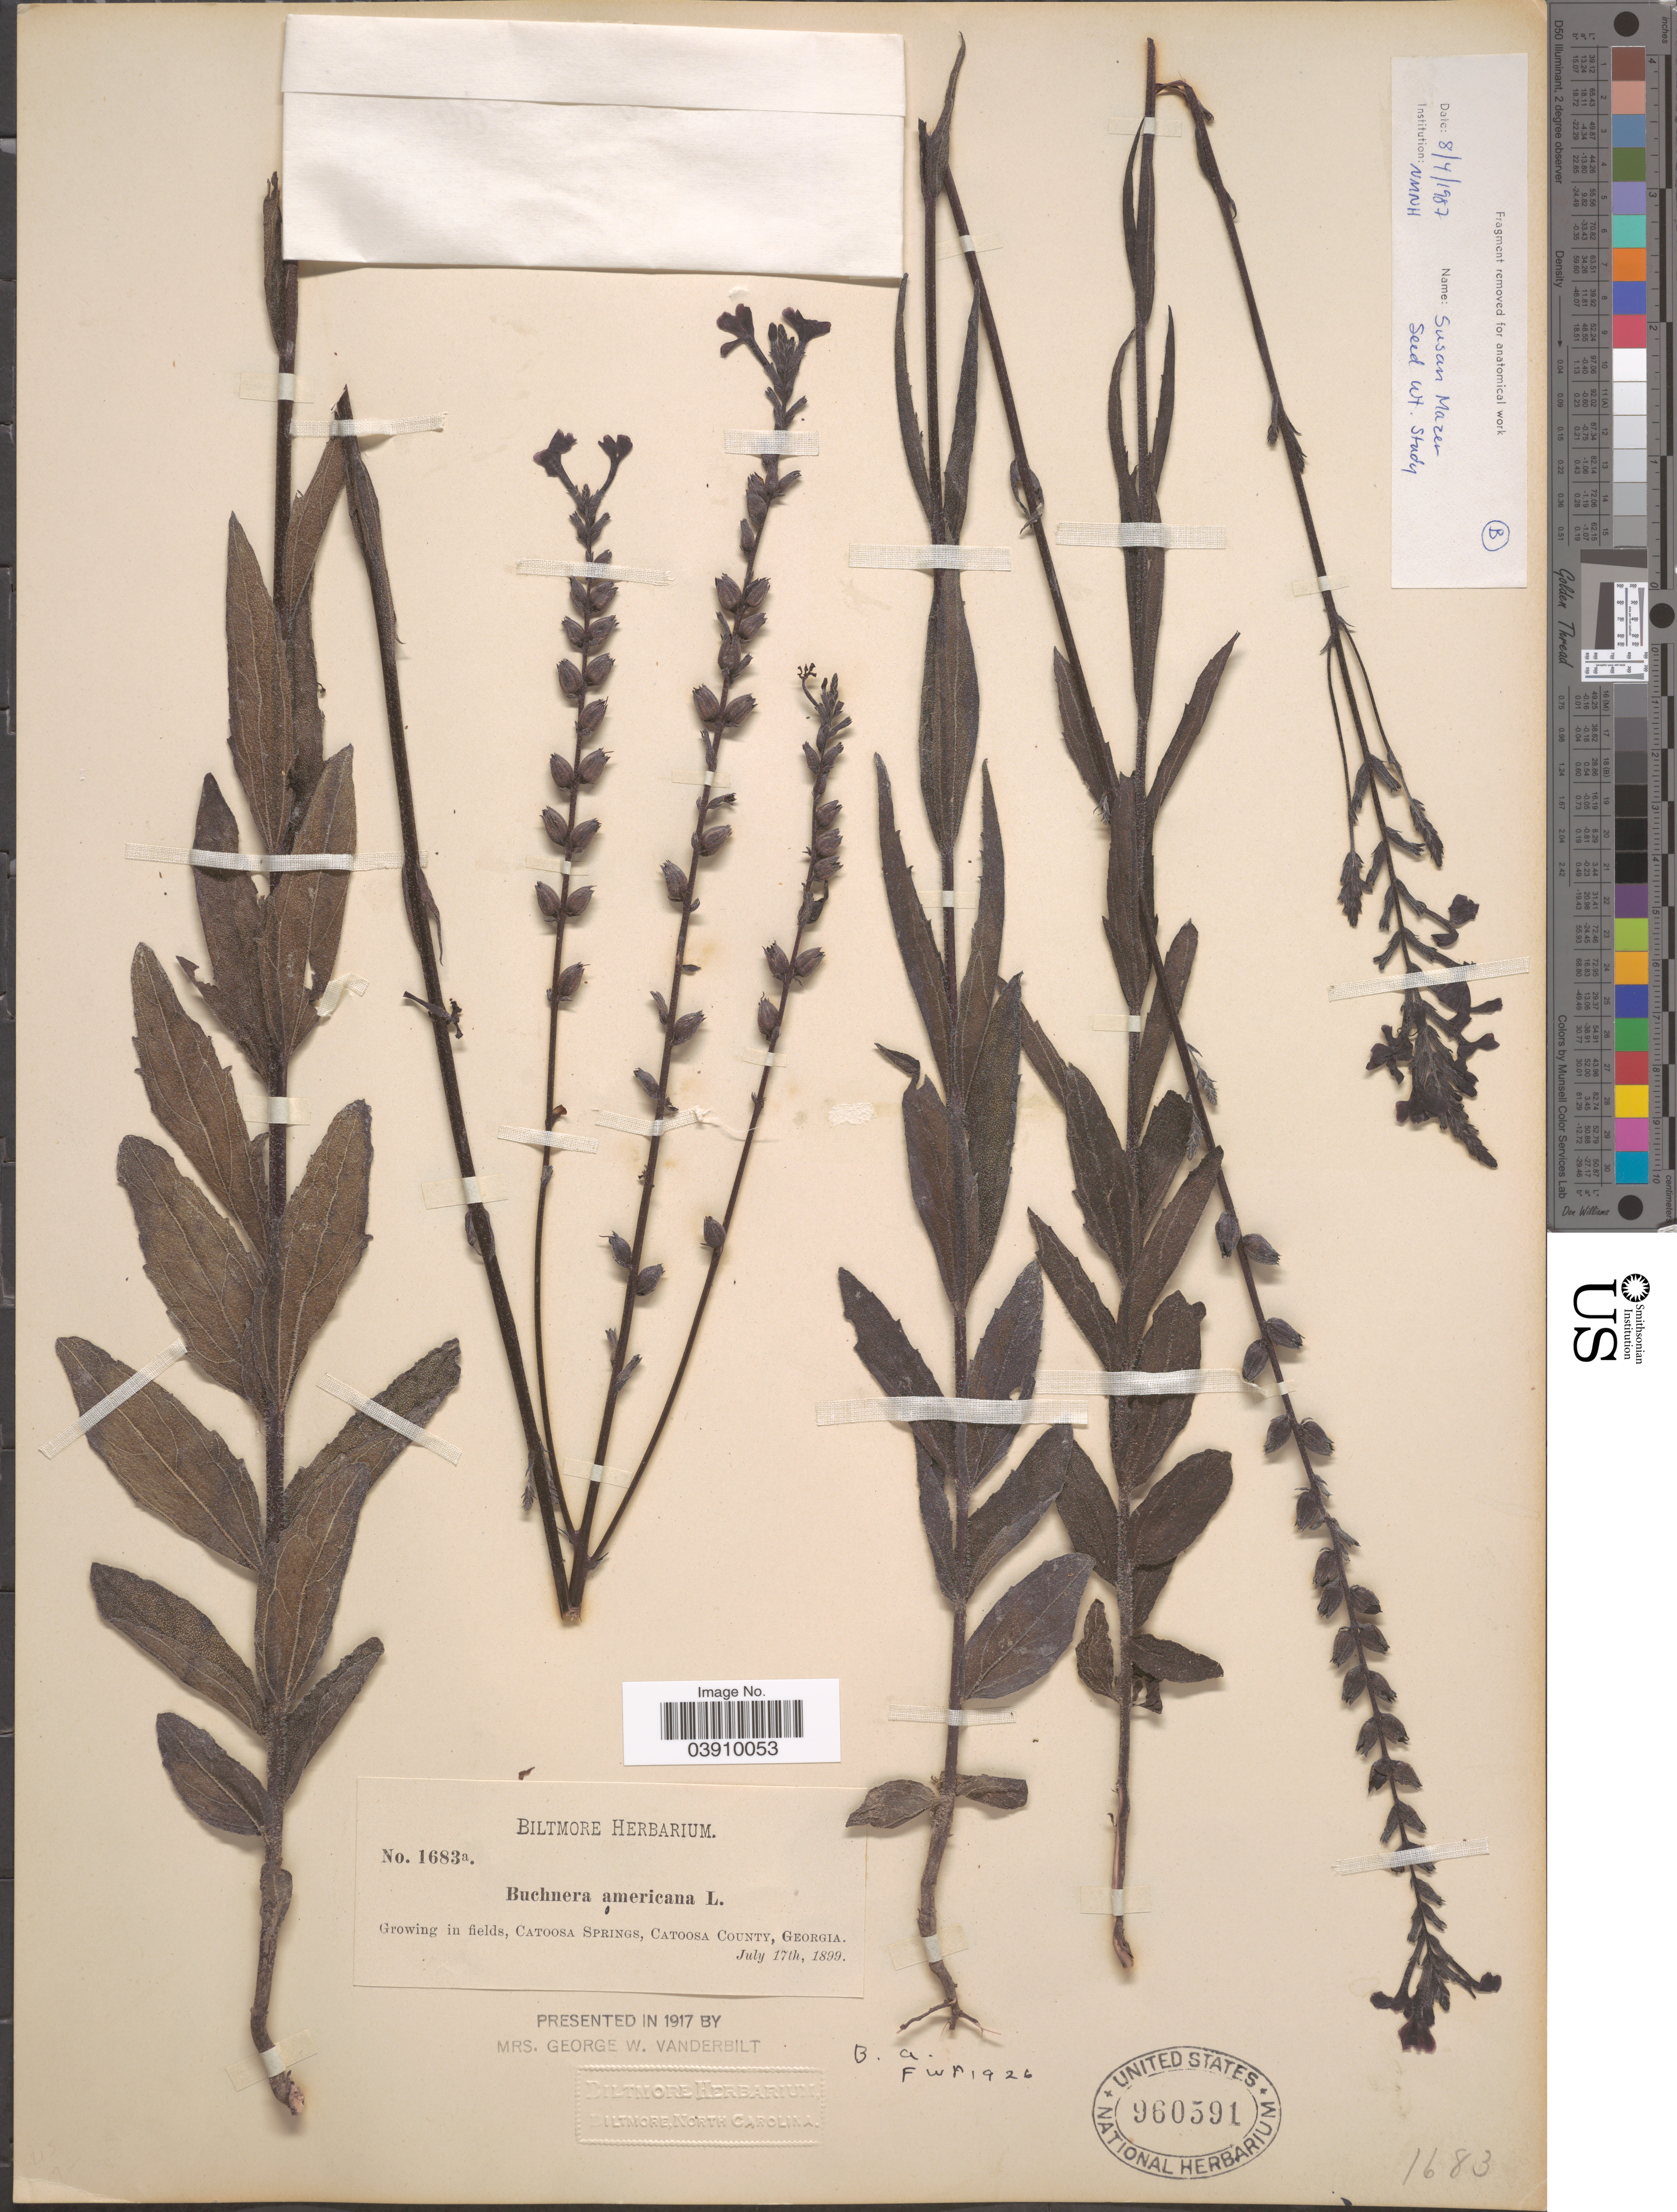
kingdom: Plantae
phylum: Tracheophyta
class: Magnoliopsida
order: Lamiales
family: Orobanchaceae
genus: Buchnera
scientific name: Buchnera americana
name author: L.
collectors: ex herb. Biltmore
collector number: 1683a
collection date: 1899-07-17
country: United States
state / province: Georgia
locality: Growing in field Catoosa Springs, Catoosa County.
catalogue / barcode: US 960591